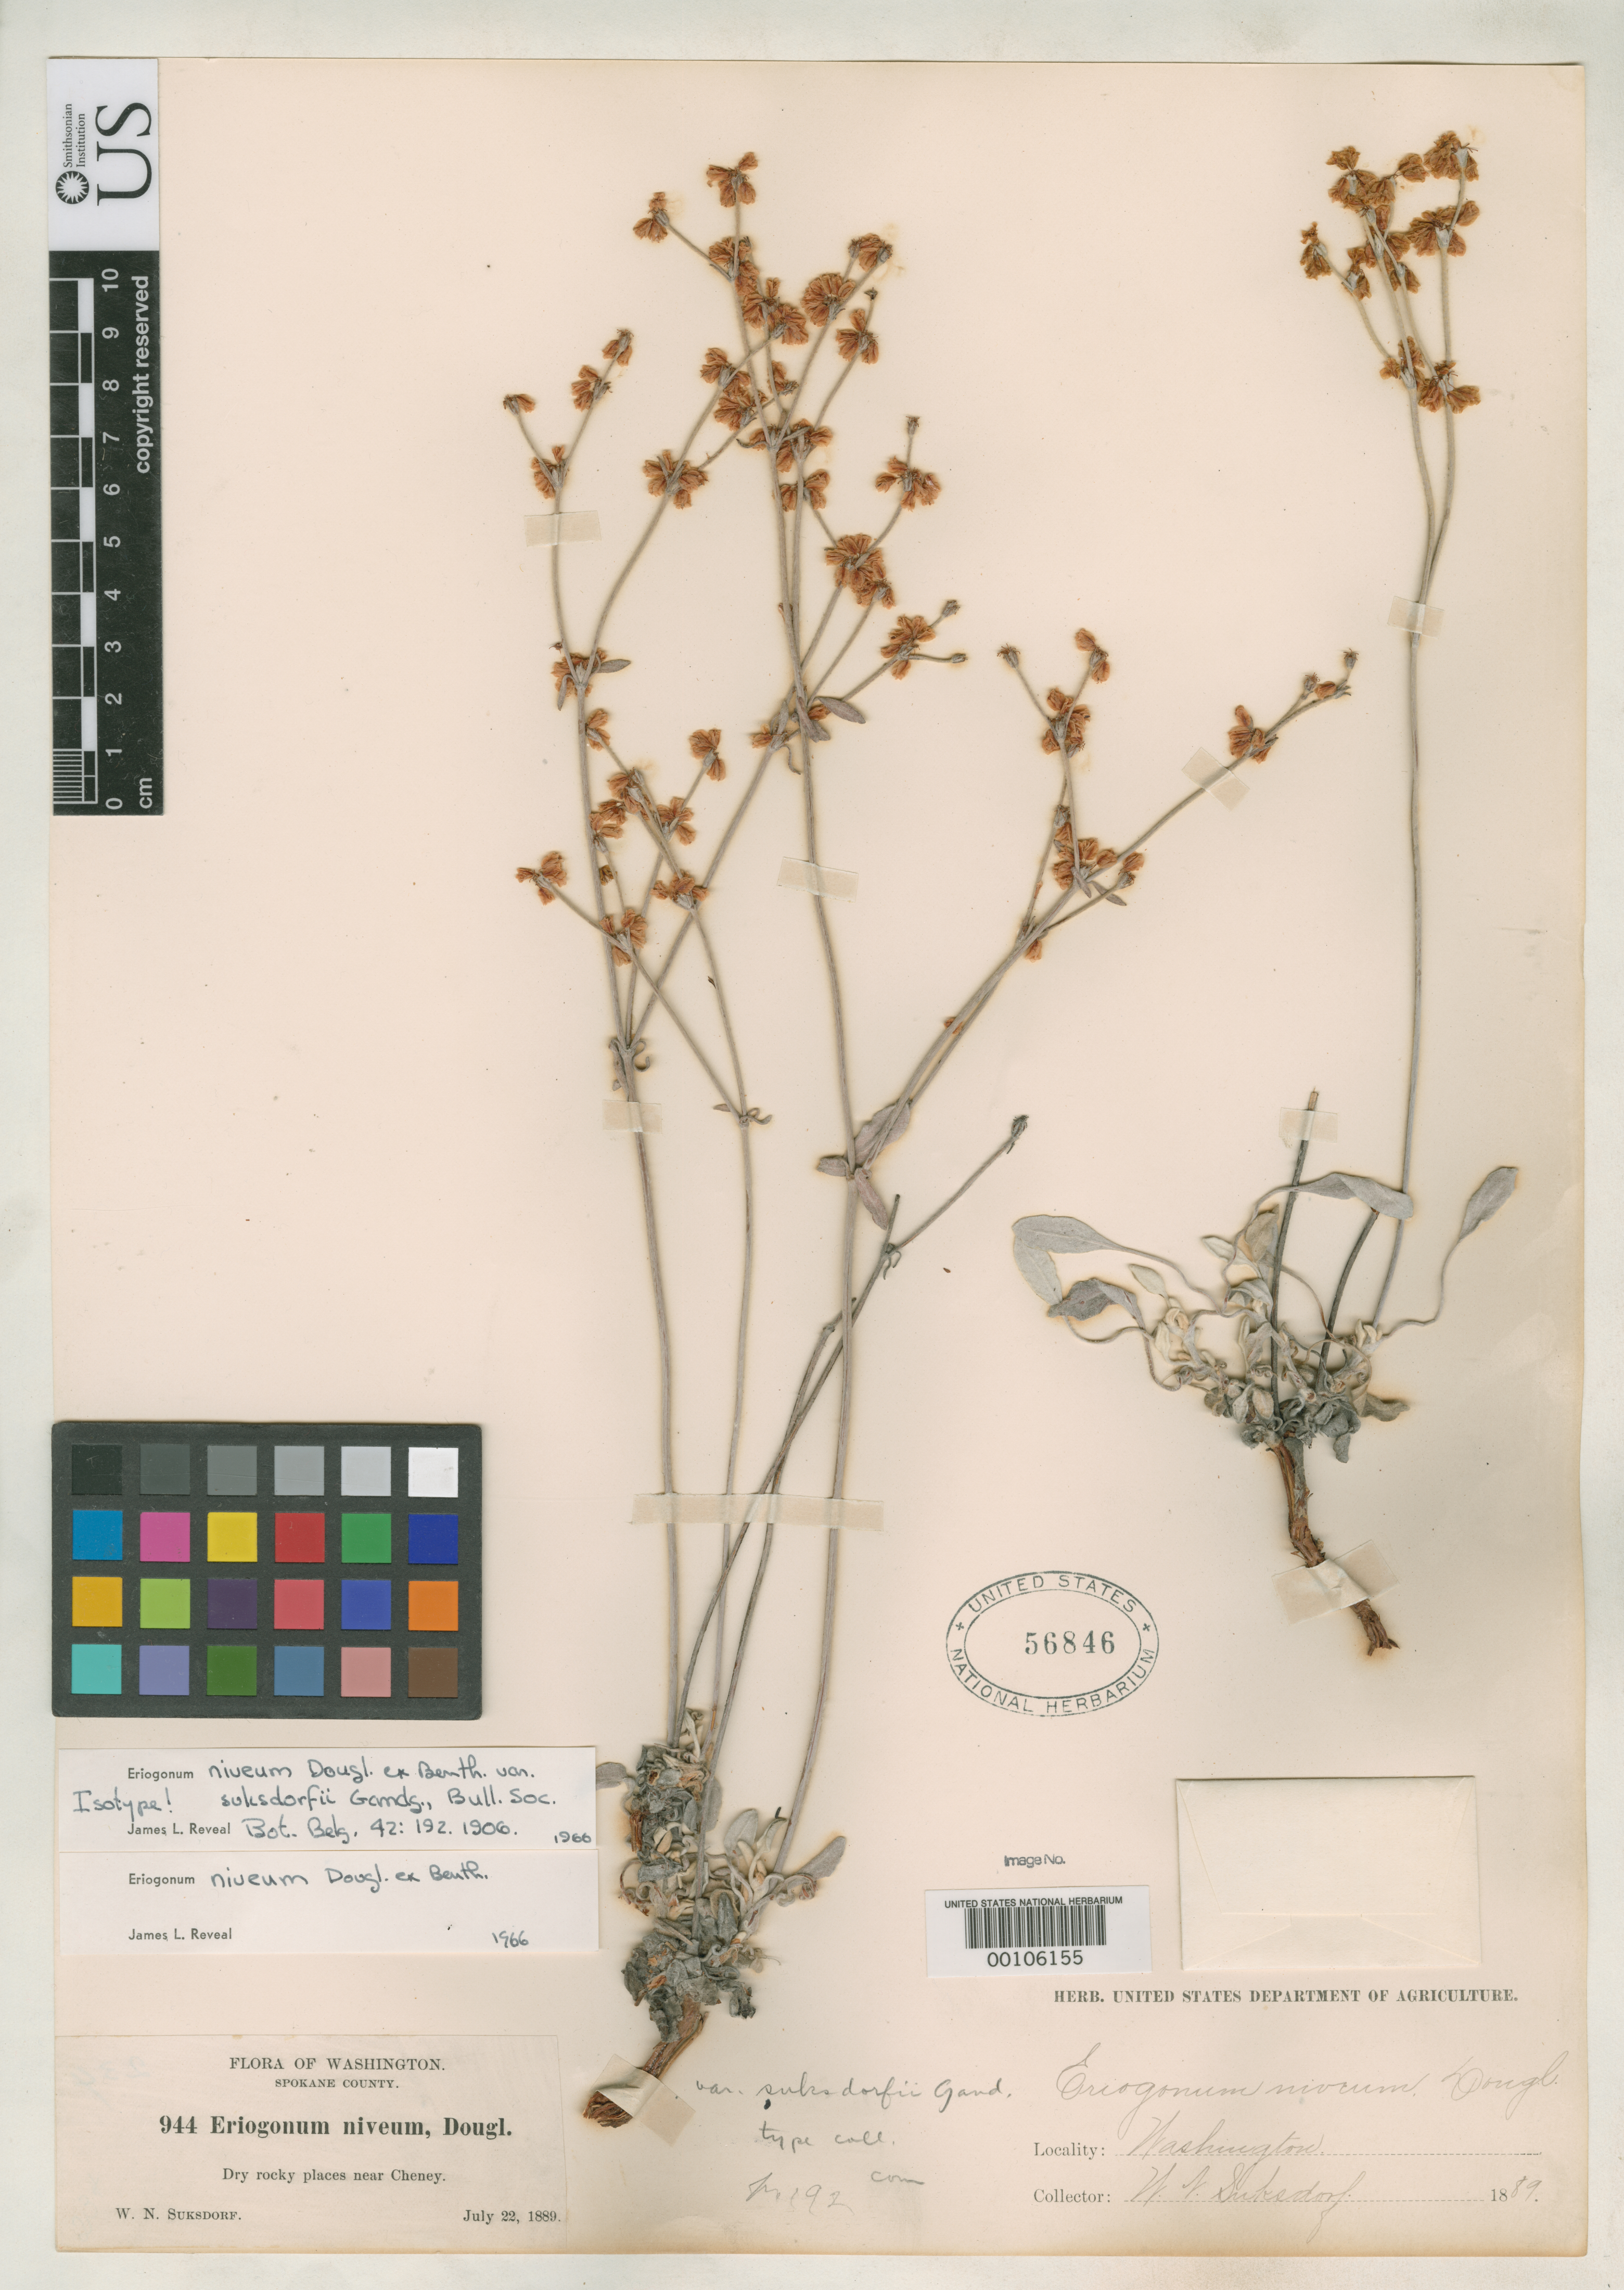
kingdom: Plantae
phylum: Tracheophyta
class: Magnoliopsida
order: Caryophyllales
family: Polygonaceae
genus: Eriogonum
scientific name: Eriogonum niverum var. suksdorfii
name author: Gand.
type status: Isotype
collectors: W. N. Suksdorf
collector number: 944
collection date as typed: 22 Jul 1889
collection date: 1889-07-22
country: United States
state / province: Washington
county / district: Spokane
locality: Near Cheney.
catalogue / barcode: US 56846